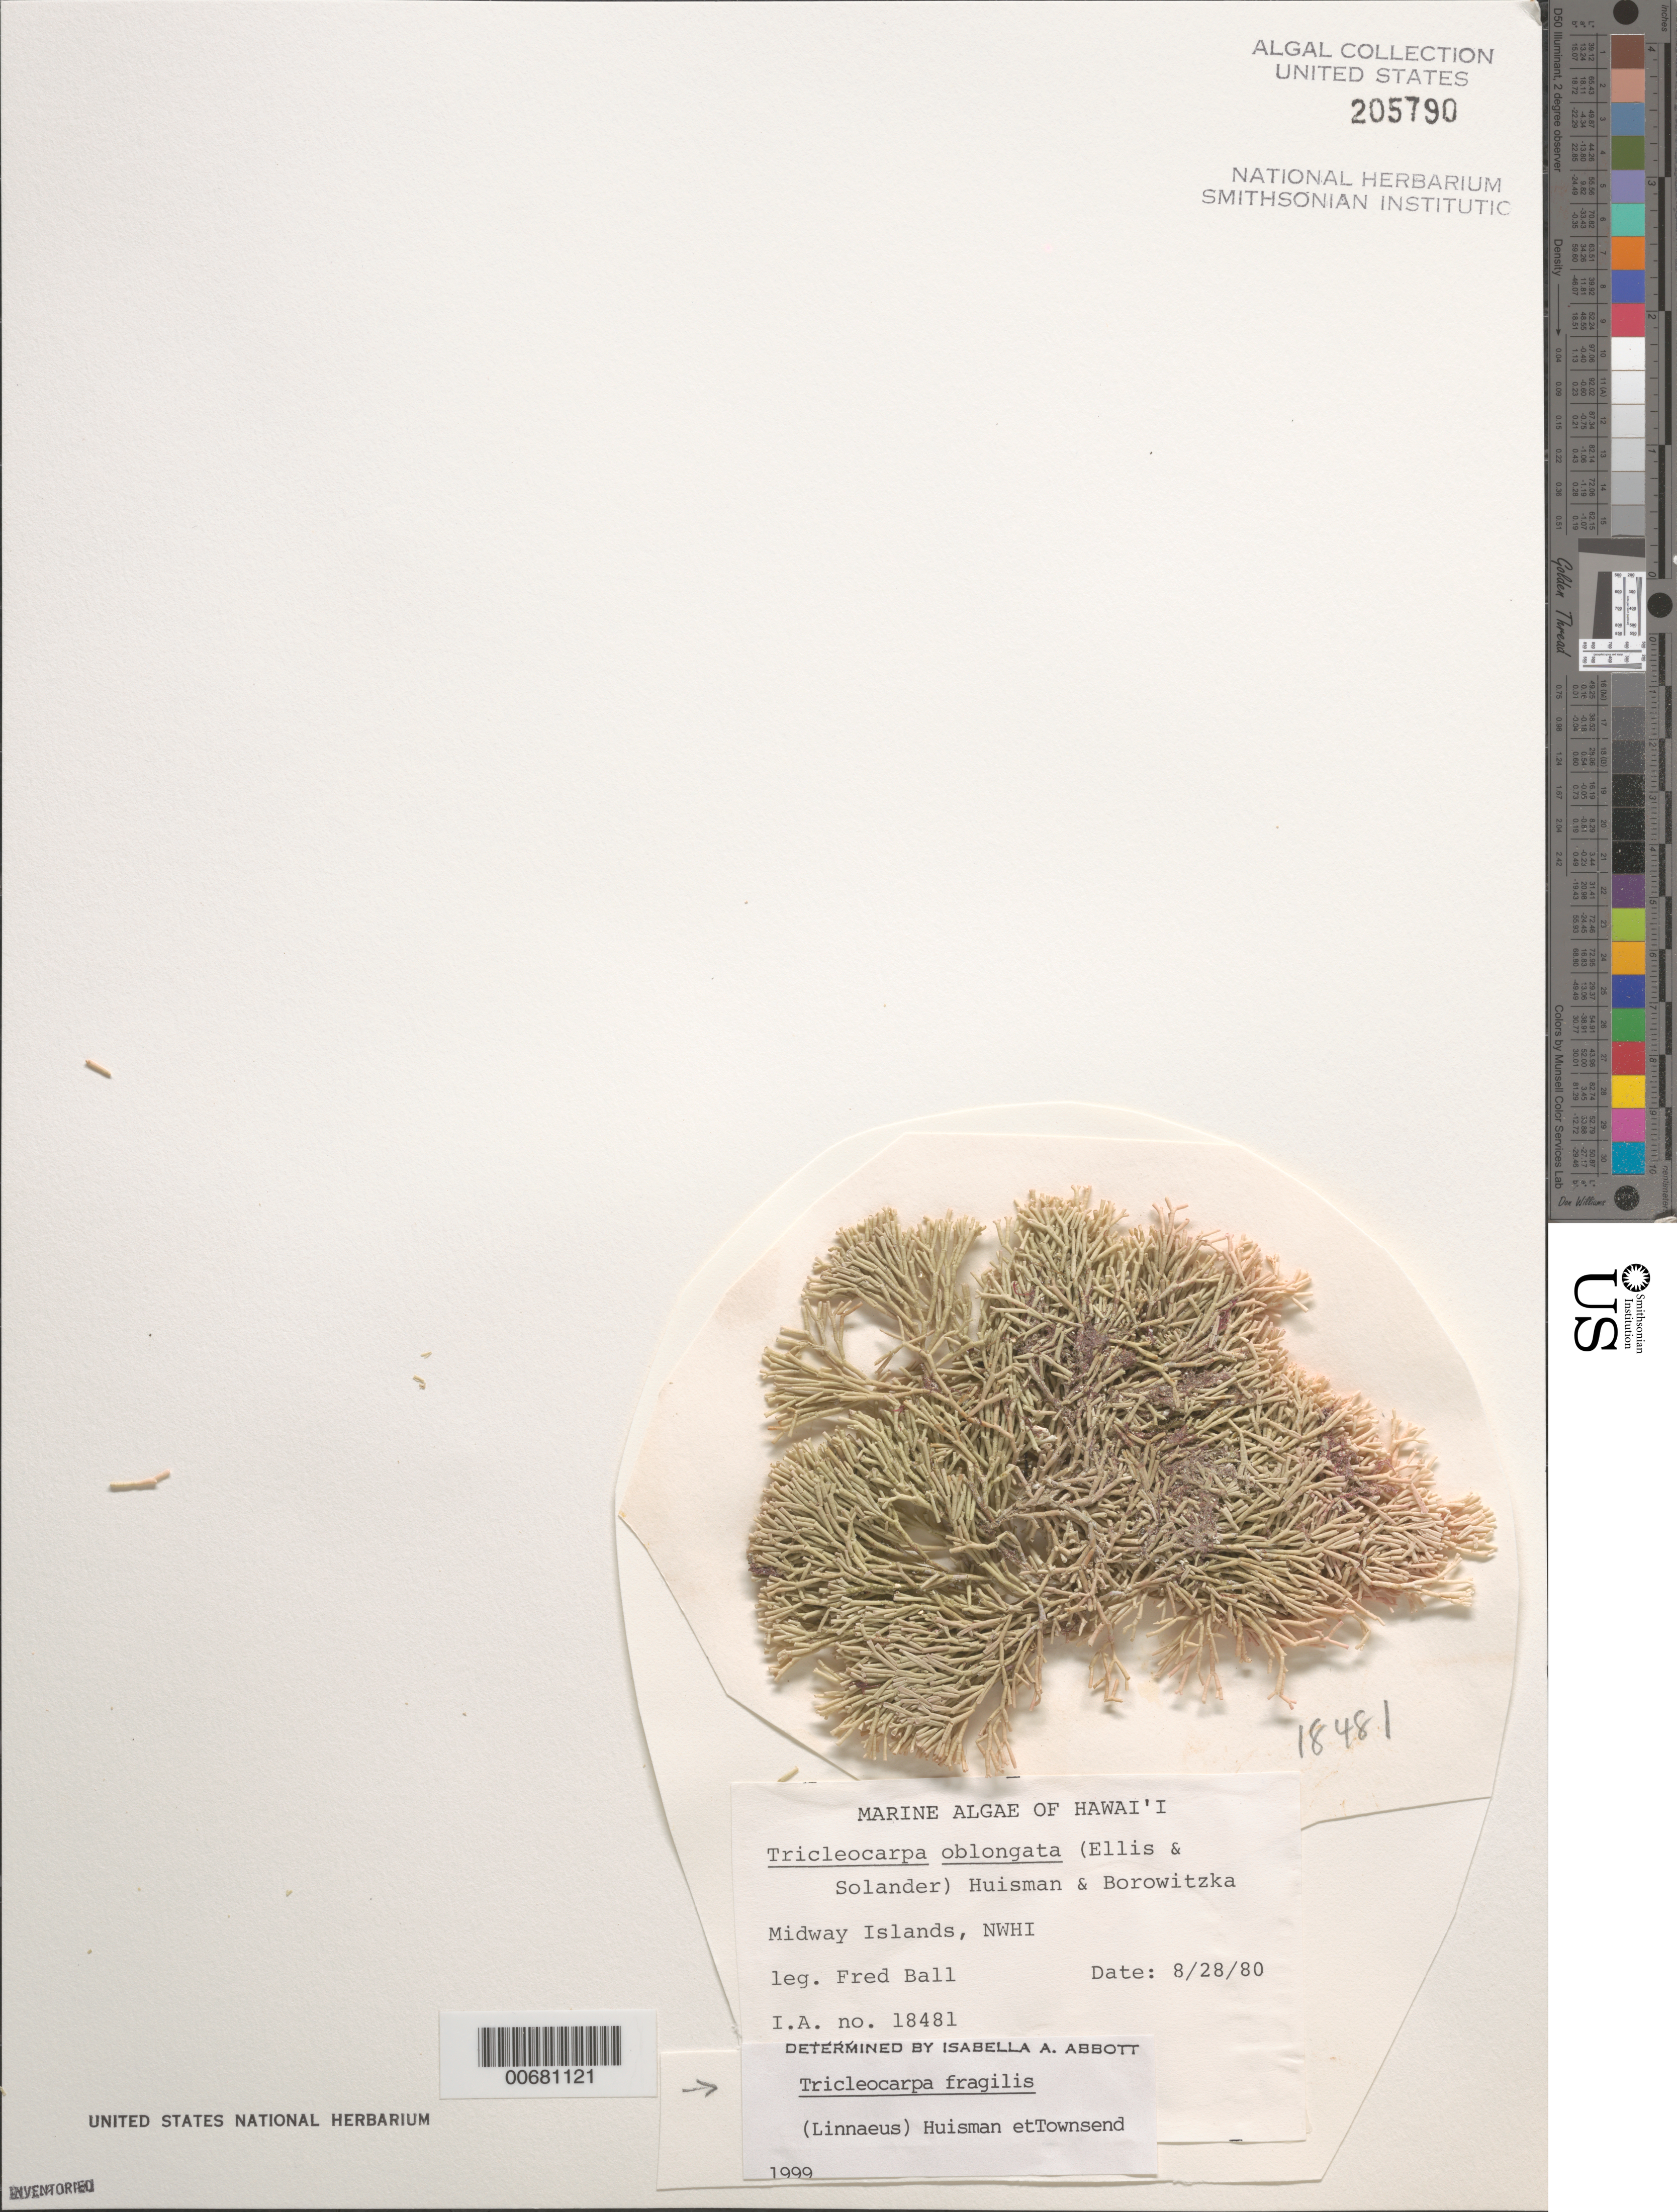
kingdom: Plantae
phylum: Rhodophyta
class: Florideophyceae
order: Nemaliales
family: Galaxauraceae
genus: Tricleocarpa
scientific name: Tricleocarpa fragilis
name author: (L.) Huisman & R.A. Towns.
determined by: Abbott, Isabella A.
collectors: F. Ball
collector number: IAA 18481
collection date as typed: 28 Aug 1980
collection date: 1980-08-28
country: U.S. Administered Pacific Islands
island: Midway Atoll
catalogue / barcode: US 205790